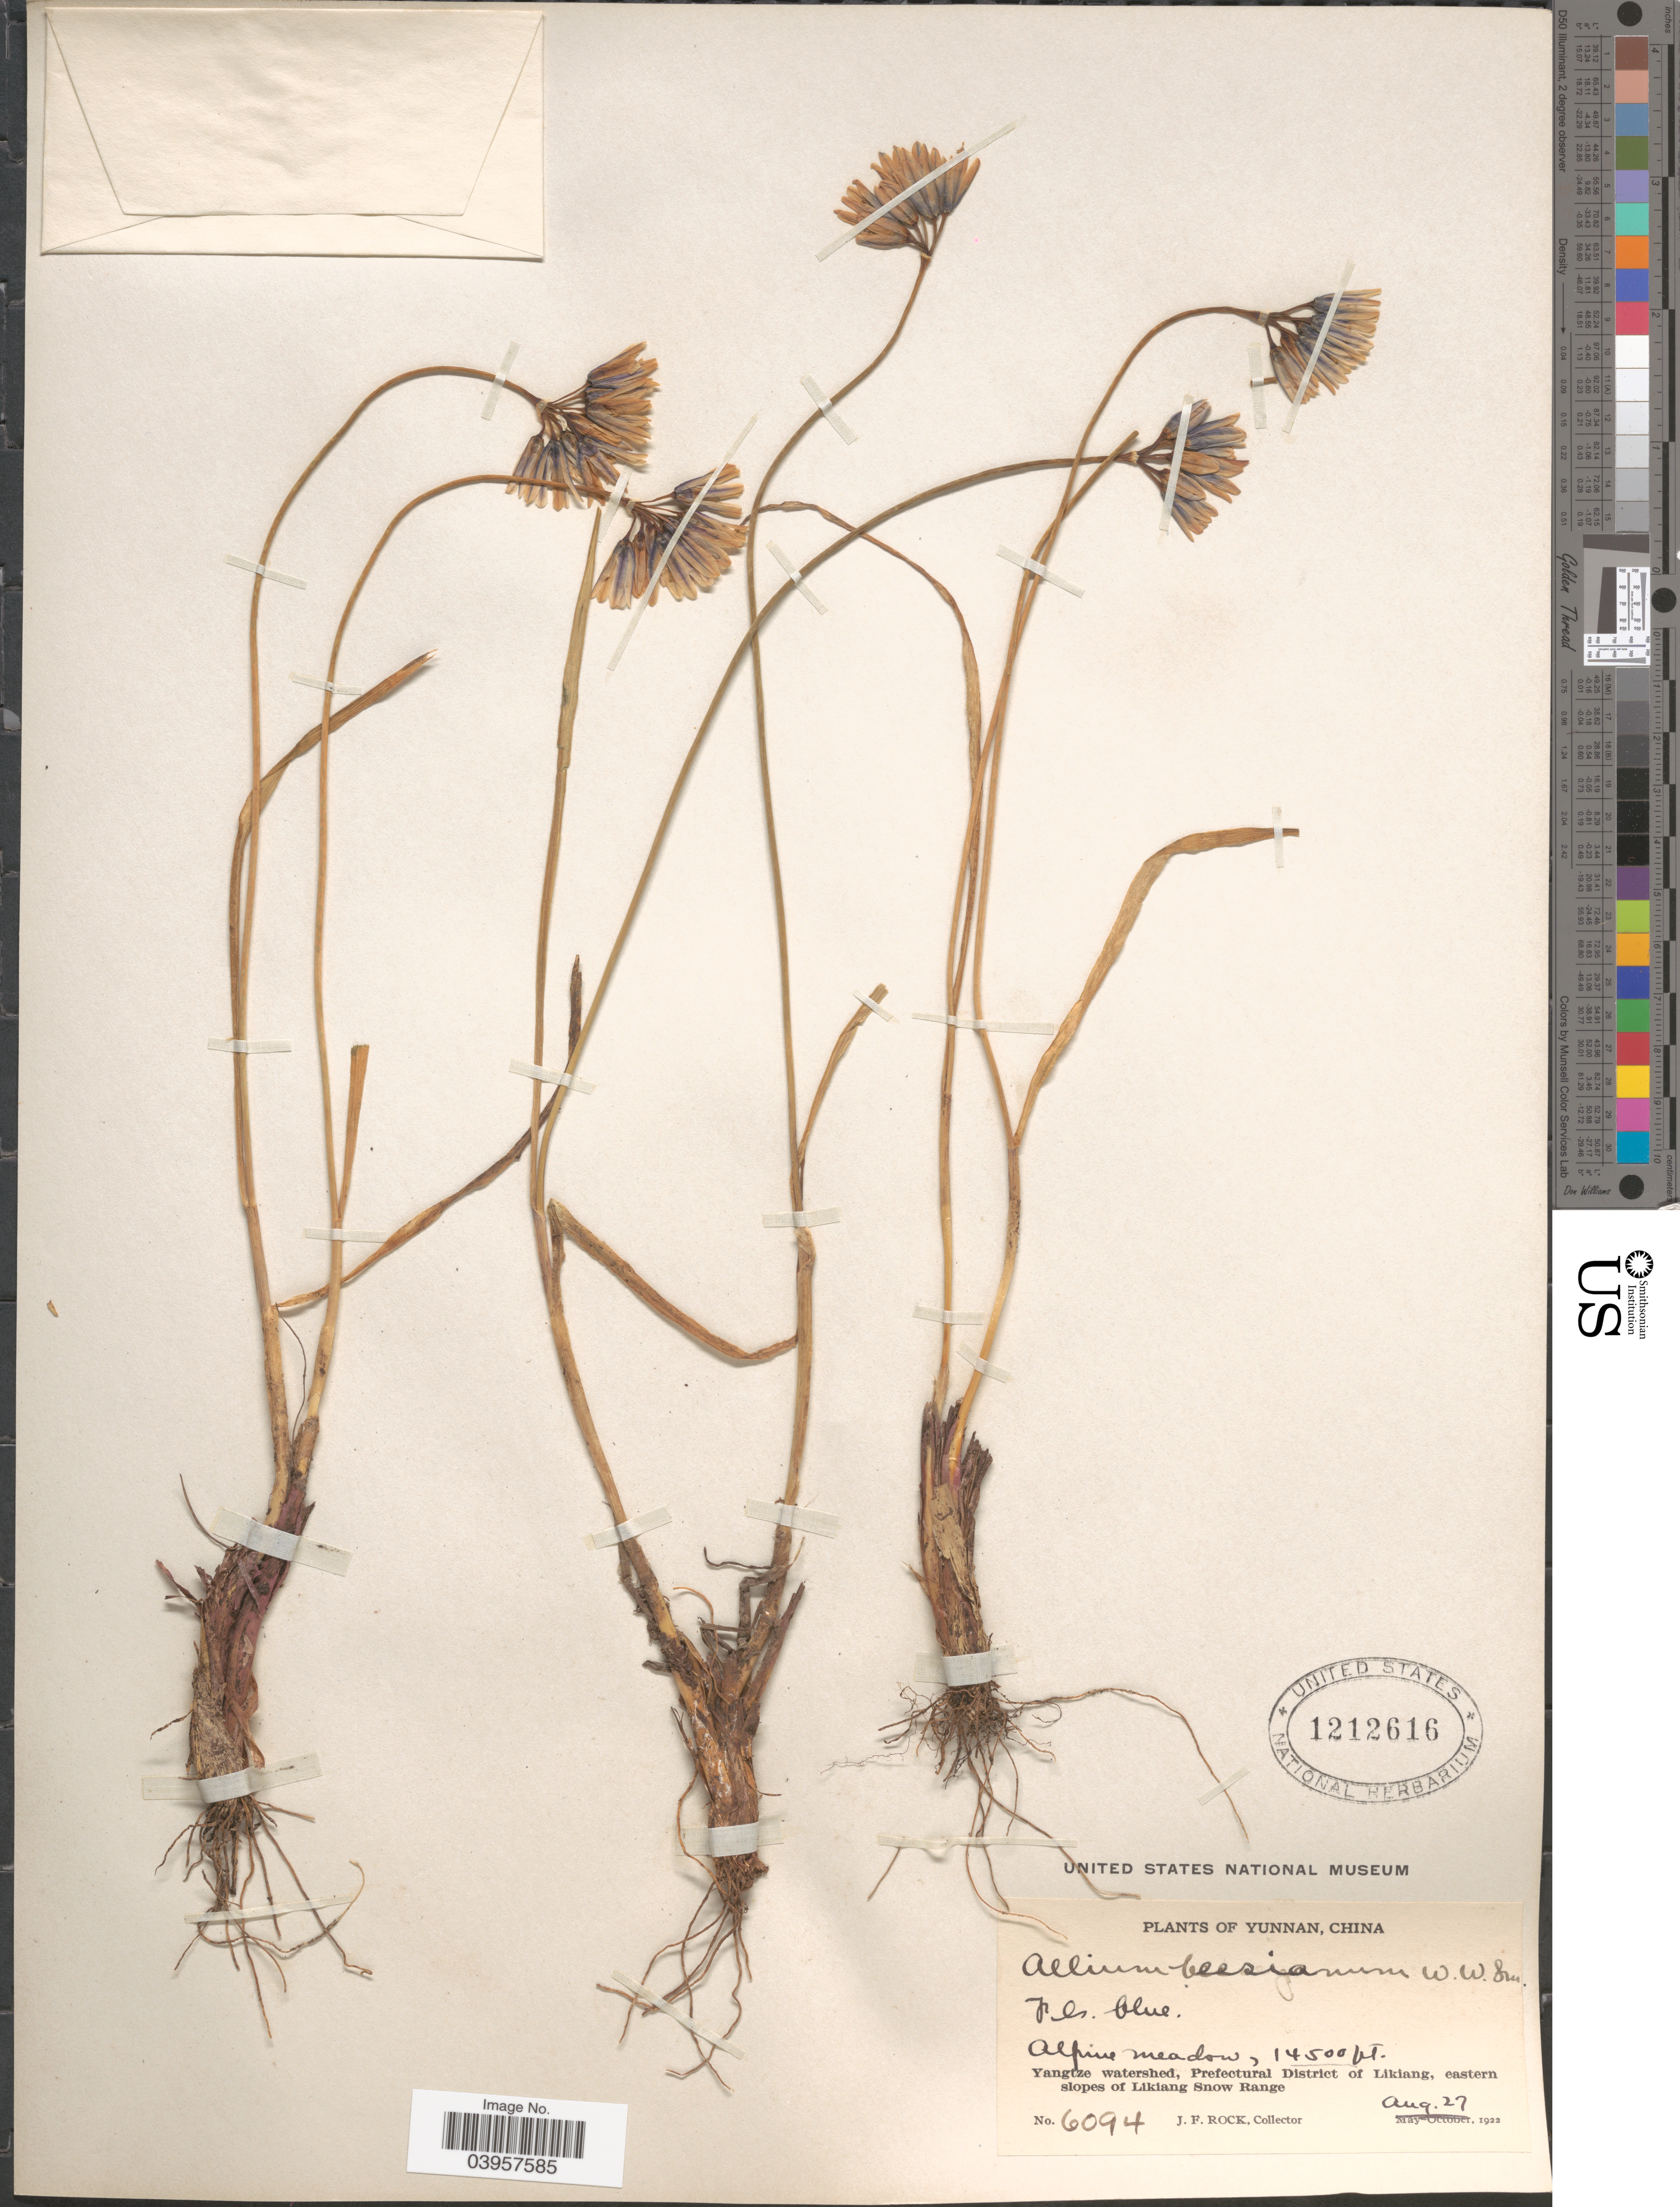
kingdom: Plantae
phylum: Tracheophyta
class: Liliopsida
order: Asparagales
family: Amaryllidaceae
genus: Allium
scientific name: Allium beesianum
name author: W.W. Sm.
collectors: J. Rock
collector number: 6094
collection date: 1922-08-27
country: China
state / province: Yunnan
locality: Alpine meadows, Yangtze watershed, Prefectural District of Likiang, eastern slopes of Likiang Snow Range.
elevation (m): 4420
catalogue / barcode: US 1212616